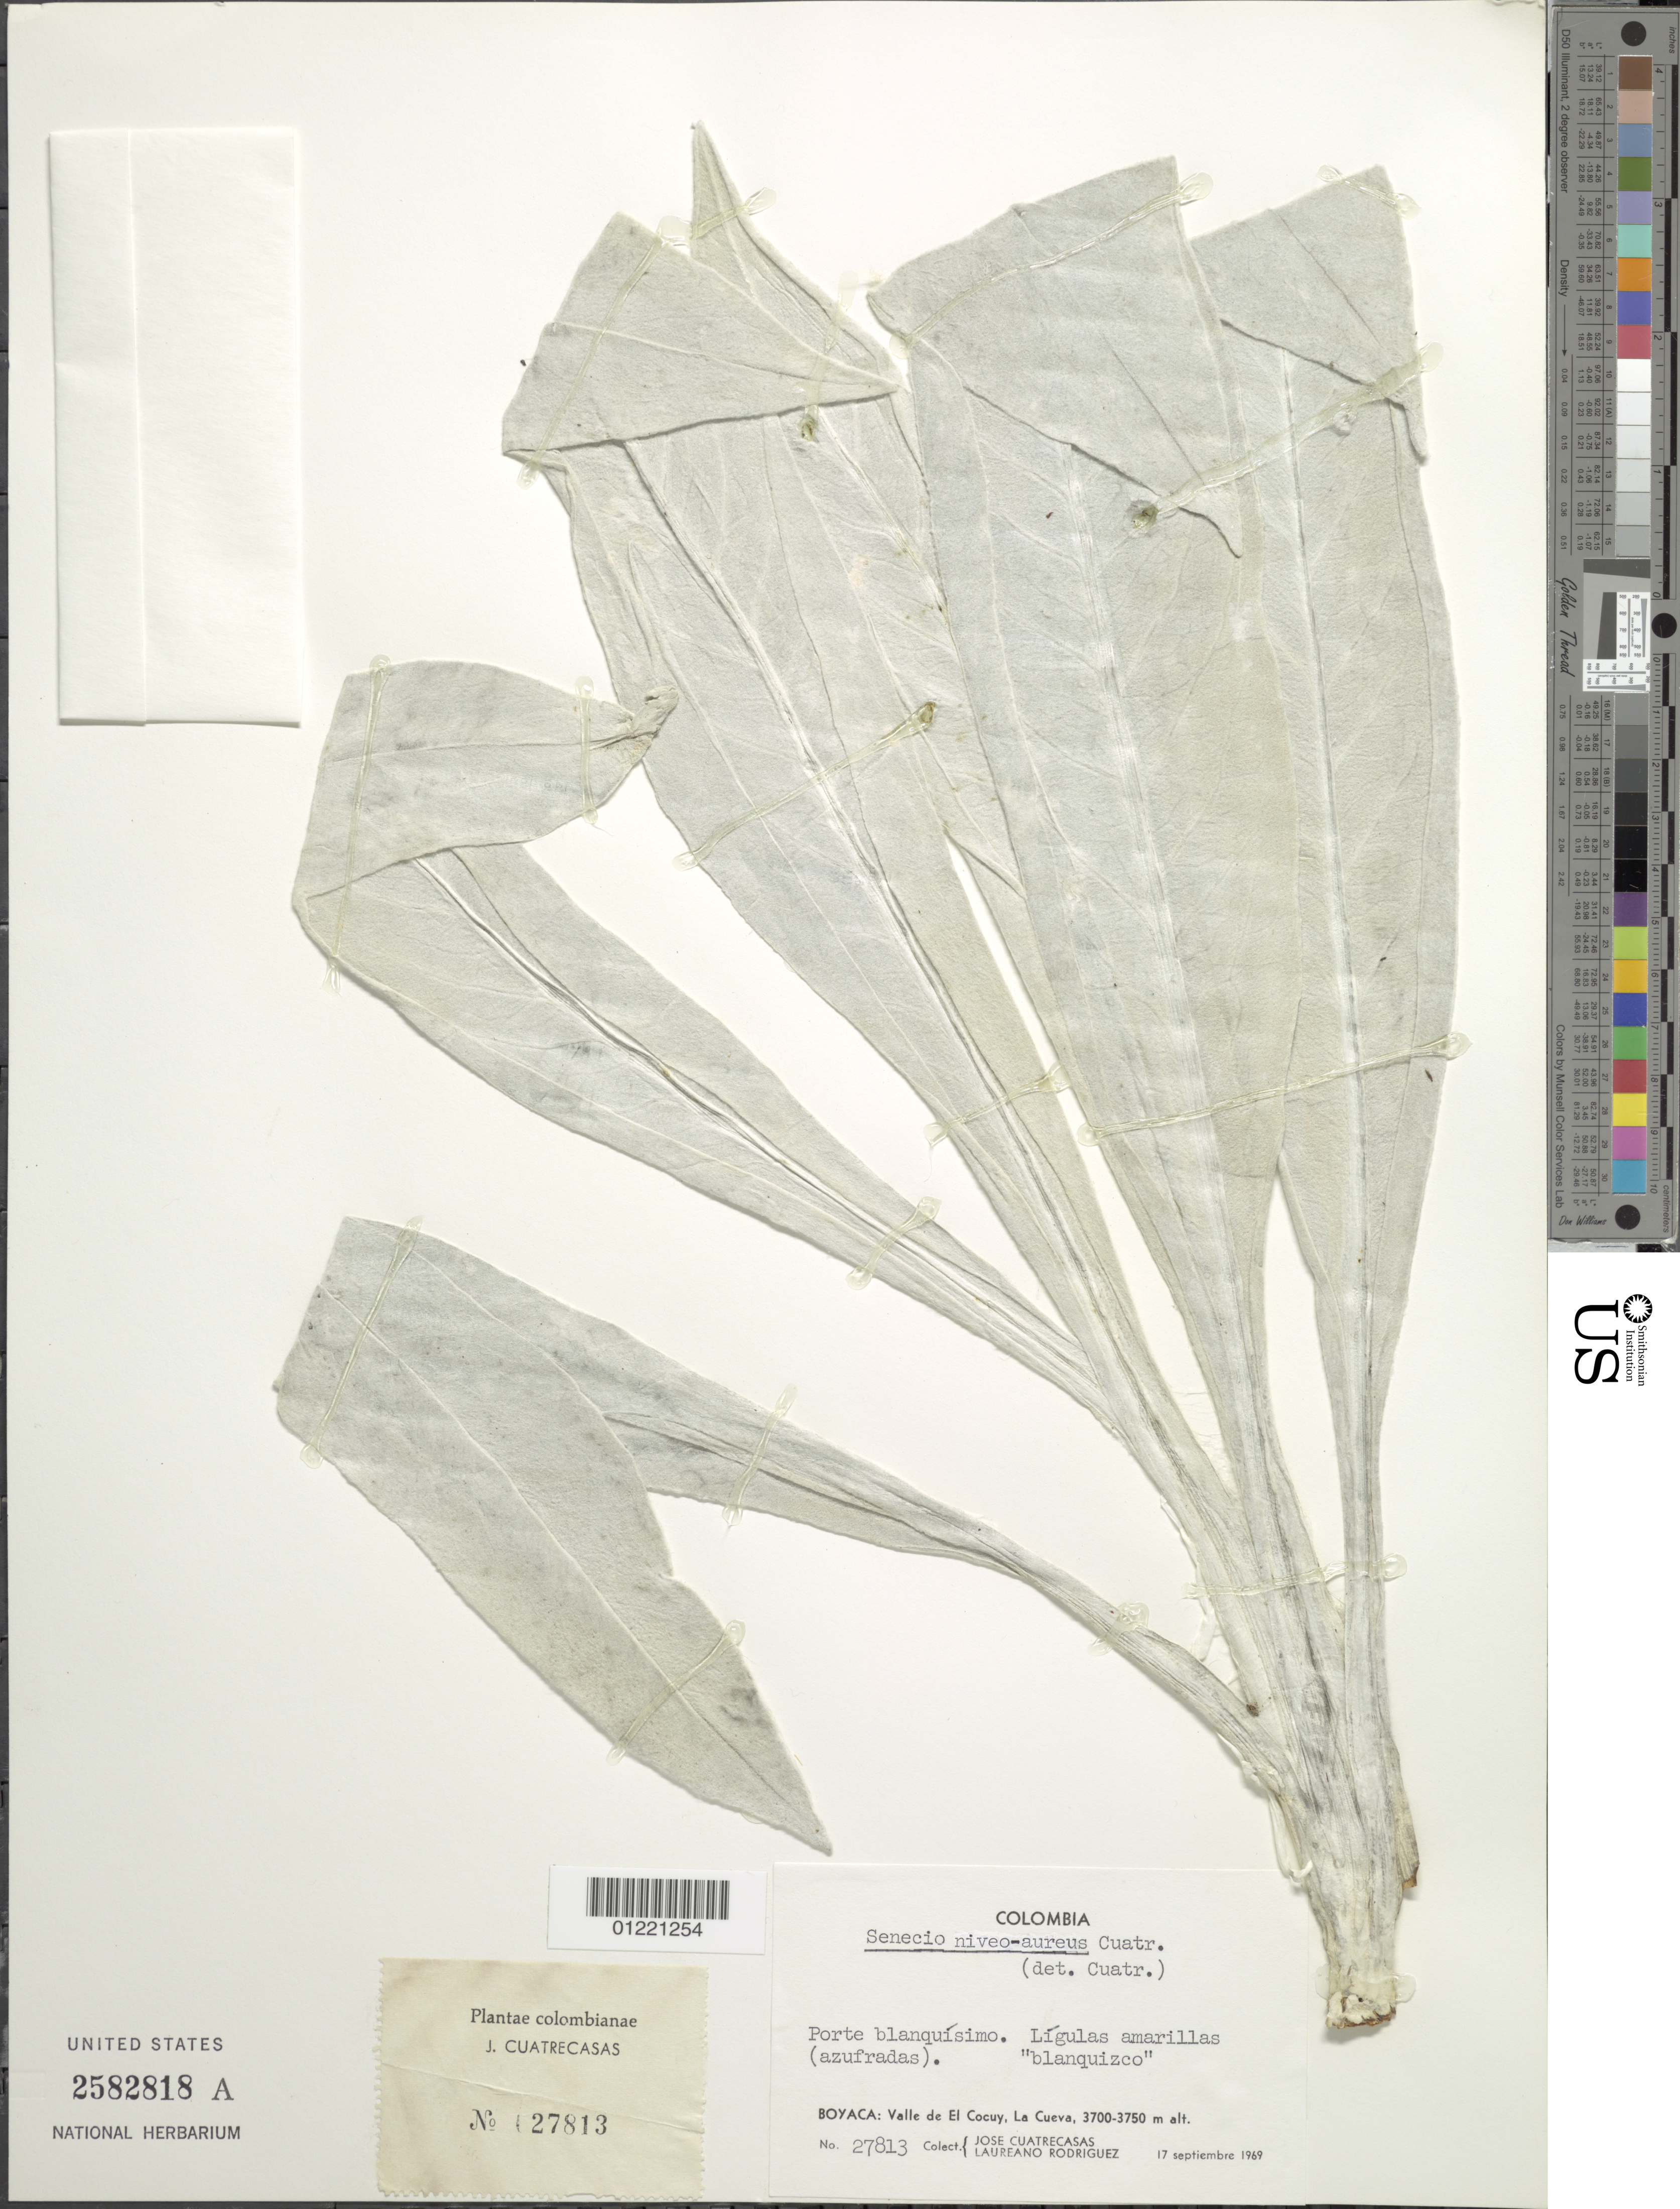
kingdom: Plantae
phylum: Tracheophyta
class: Magnoliopsida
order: Asterales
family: Asteraceae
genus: Senecio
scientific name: Senecio niveo-aureus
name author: Cuatrec.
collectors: J. Cuatrecasas & L. Rodriguez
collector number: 27813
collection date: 1969-09-17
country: Colombia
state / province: Boyacá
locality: Valle de El Cocuy, La Cueva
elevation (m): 3700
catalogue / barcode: US 2582818A